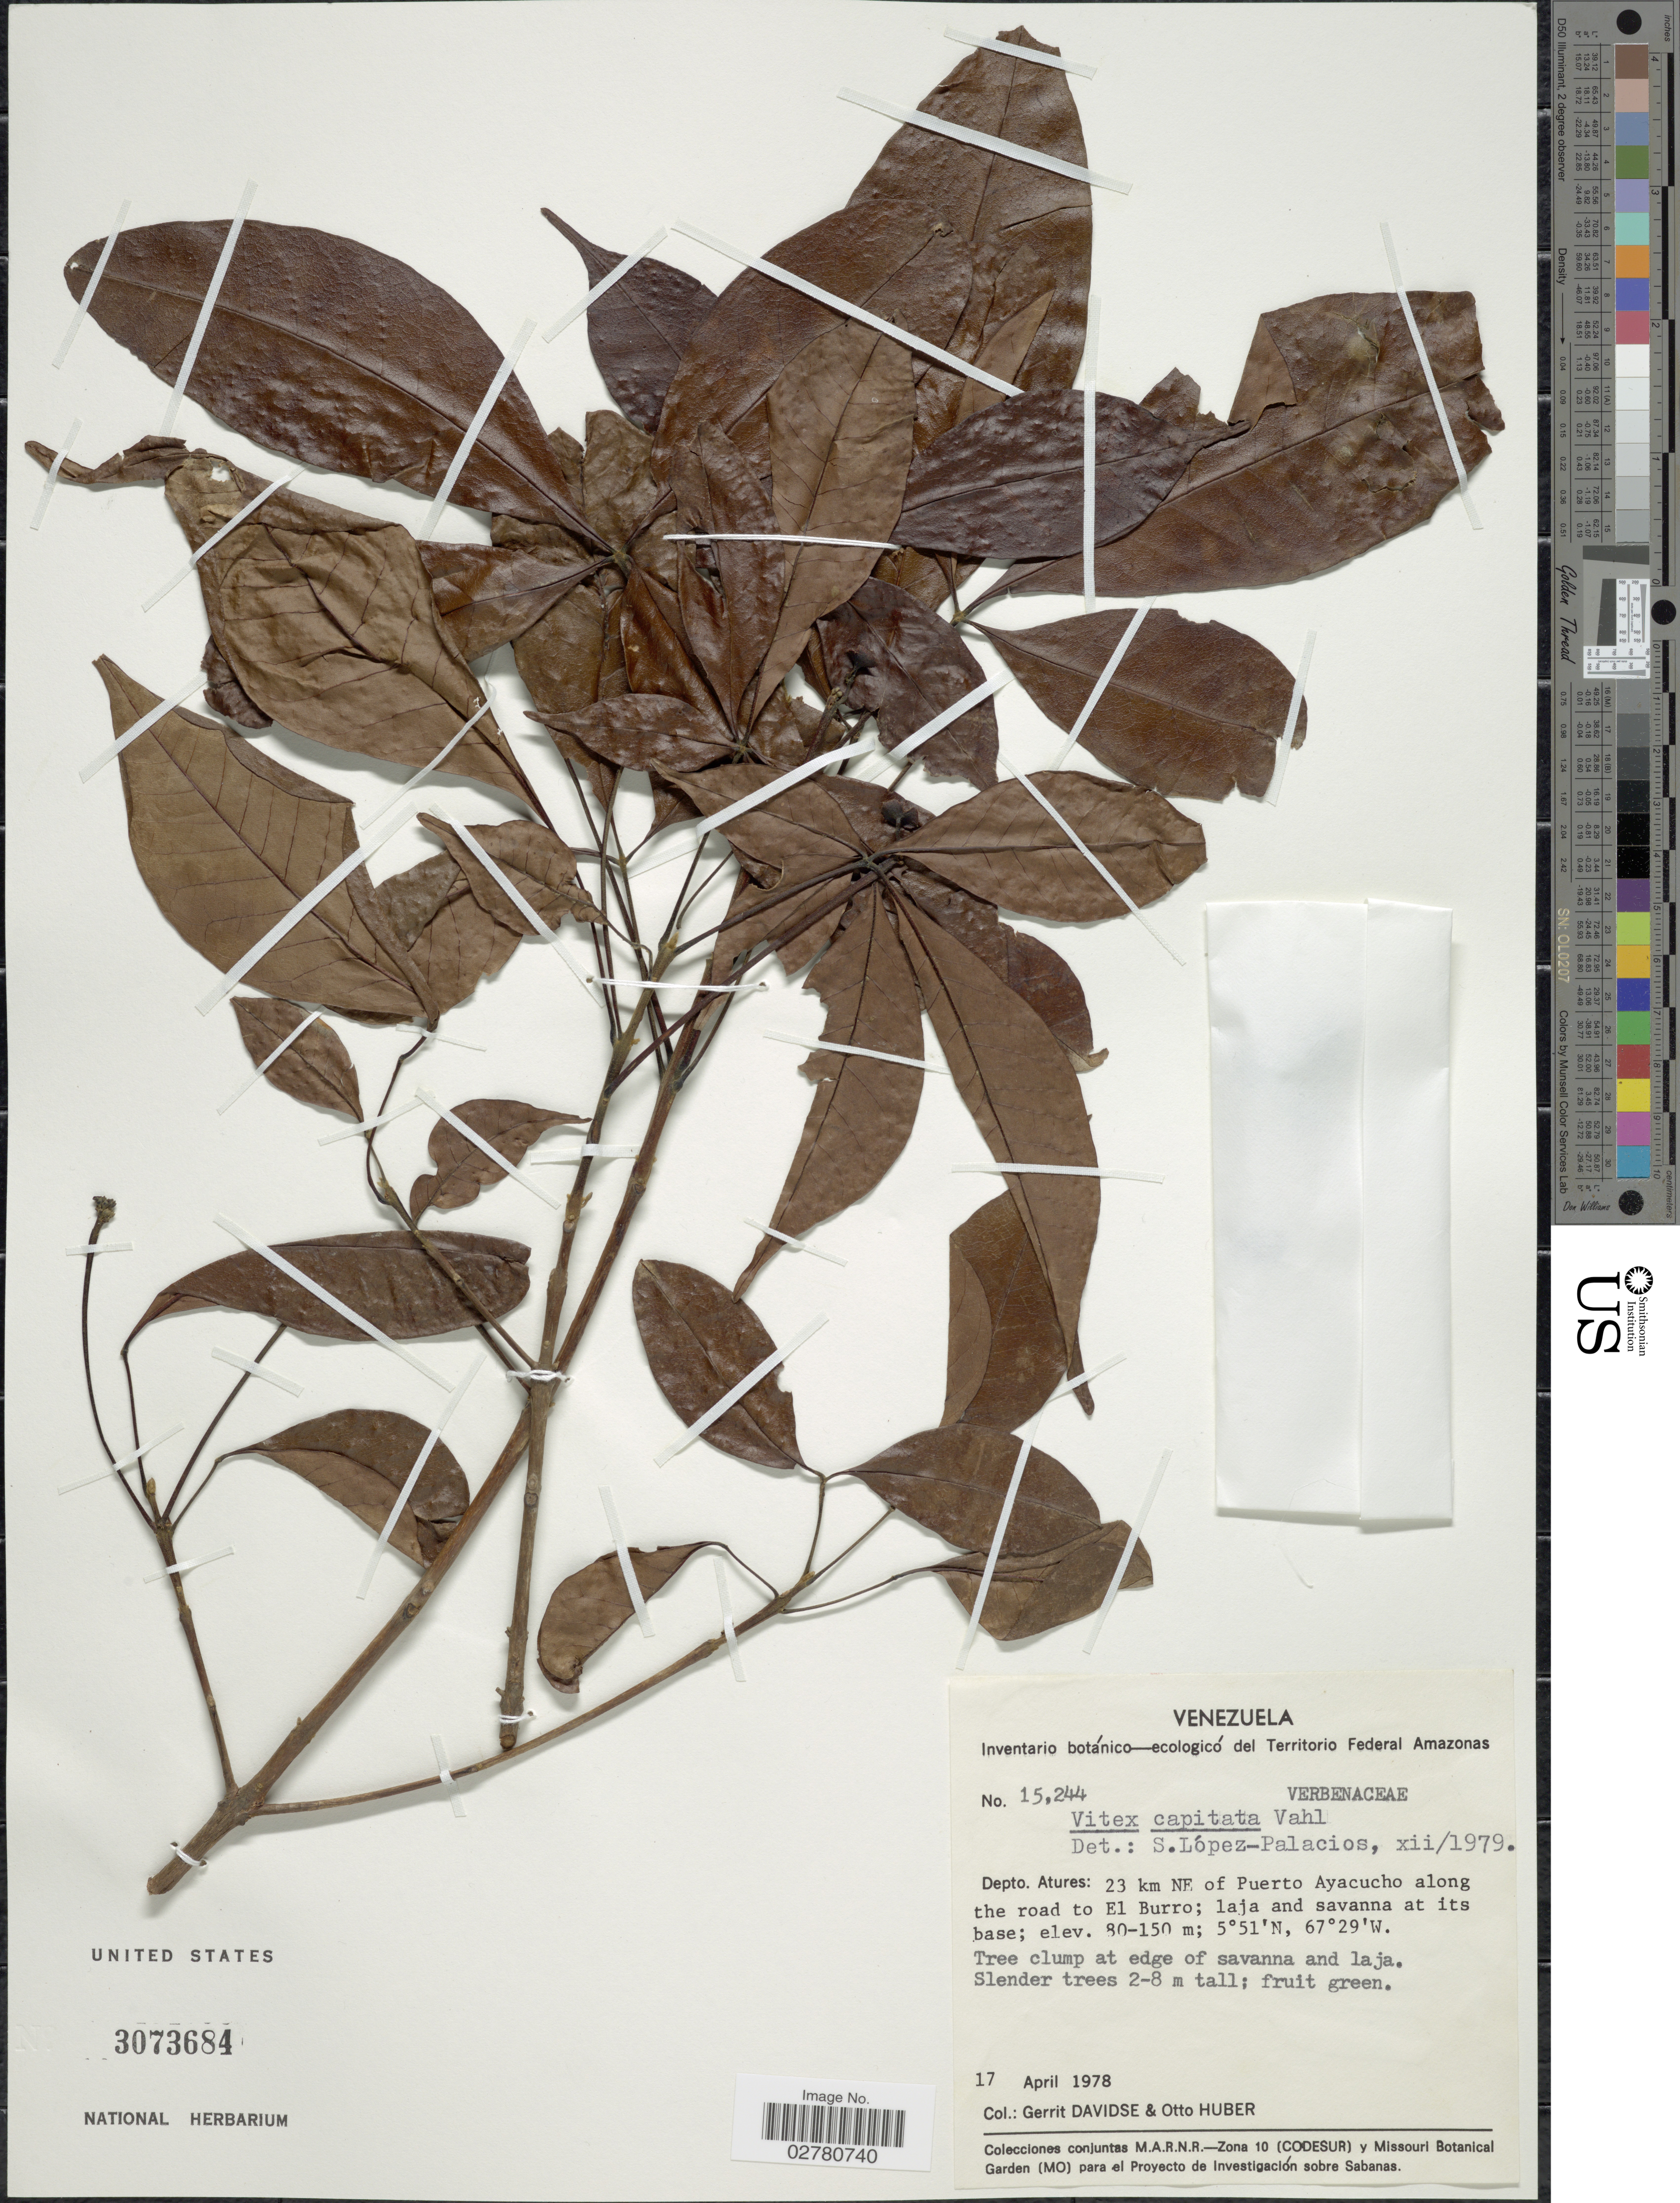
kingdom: Plantae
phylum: Tracheophyta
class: Magnoliopsida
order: Lamiales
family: Lamiaceae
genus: Vitex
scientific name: Vitex capitata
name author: Vahl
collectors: G. Davidse & O. Huber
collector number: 15244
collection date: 1978-04-17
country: Venezuela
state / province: Amazonas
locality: Territorio Federal Amazonas. Depto. Atures: 23 km NE of Puerto Ayacucho along the road to El Burro.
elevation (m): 80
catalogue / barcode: US 3073684